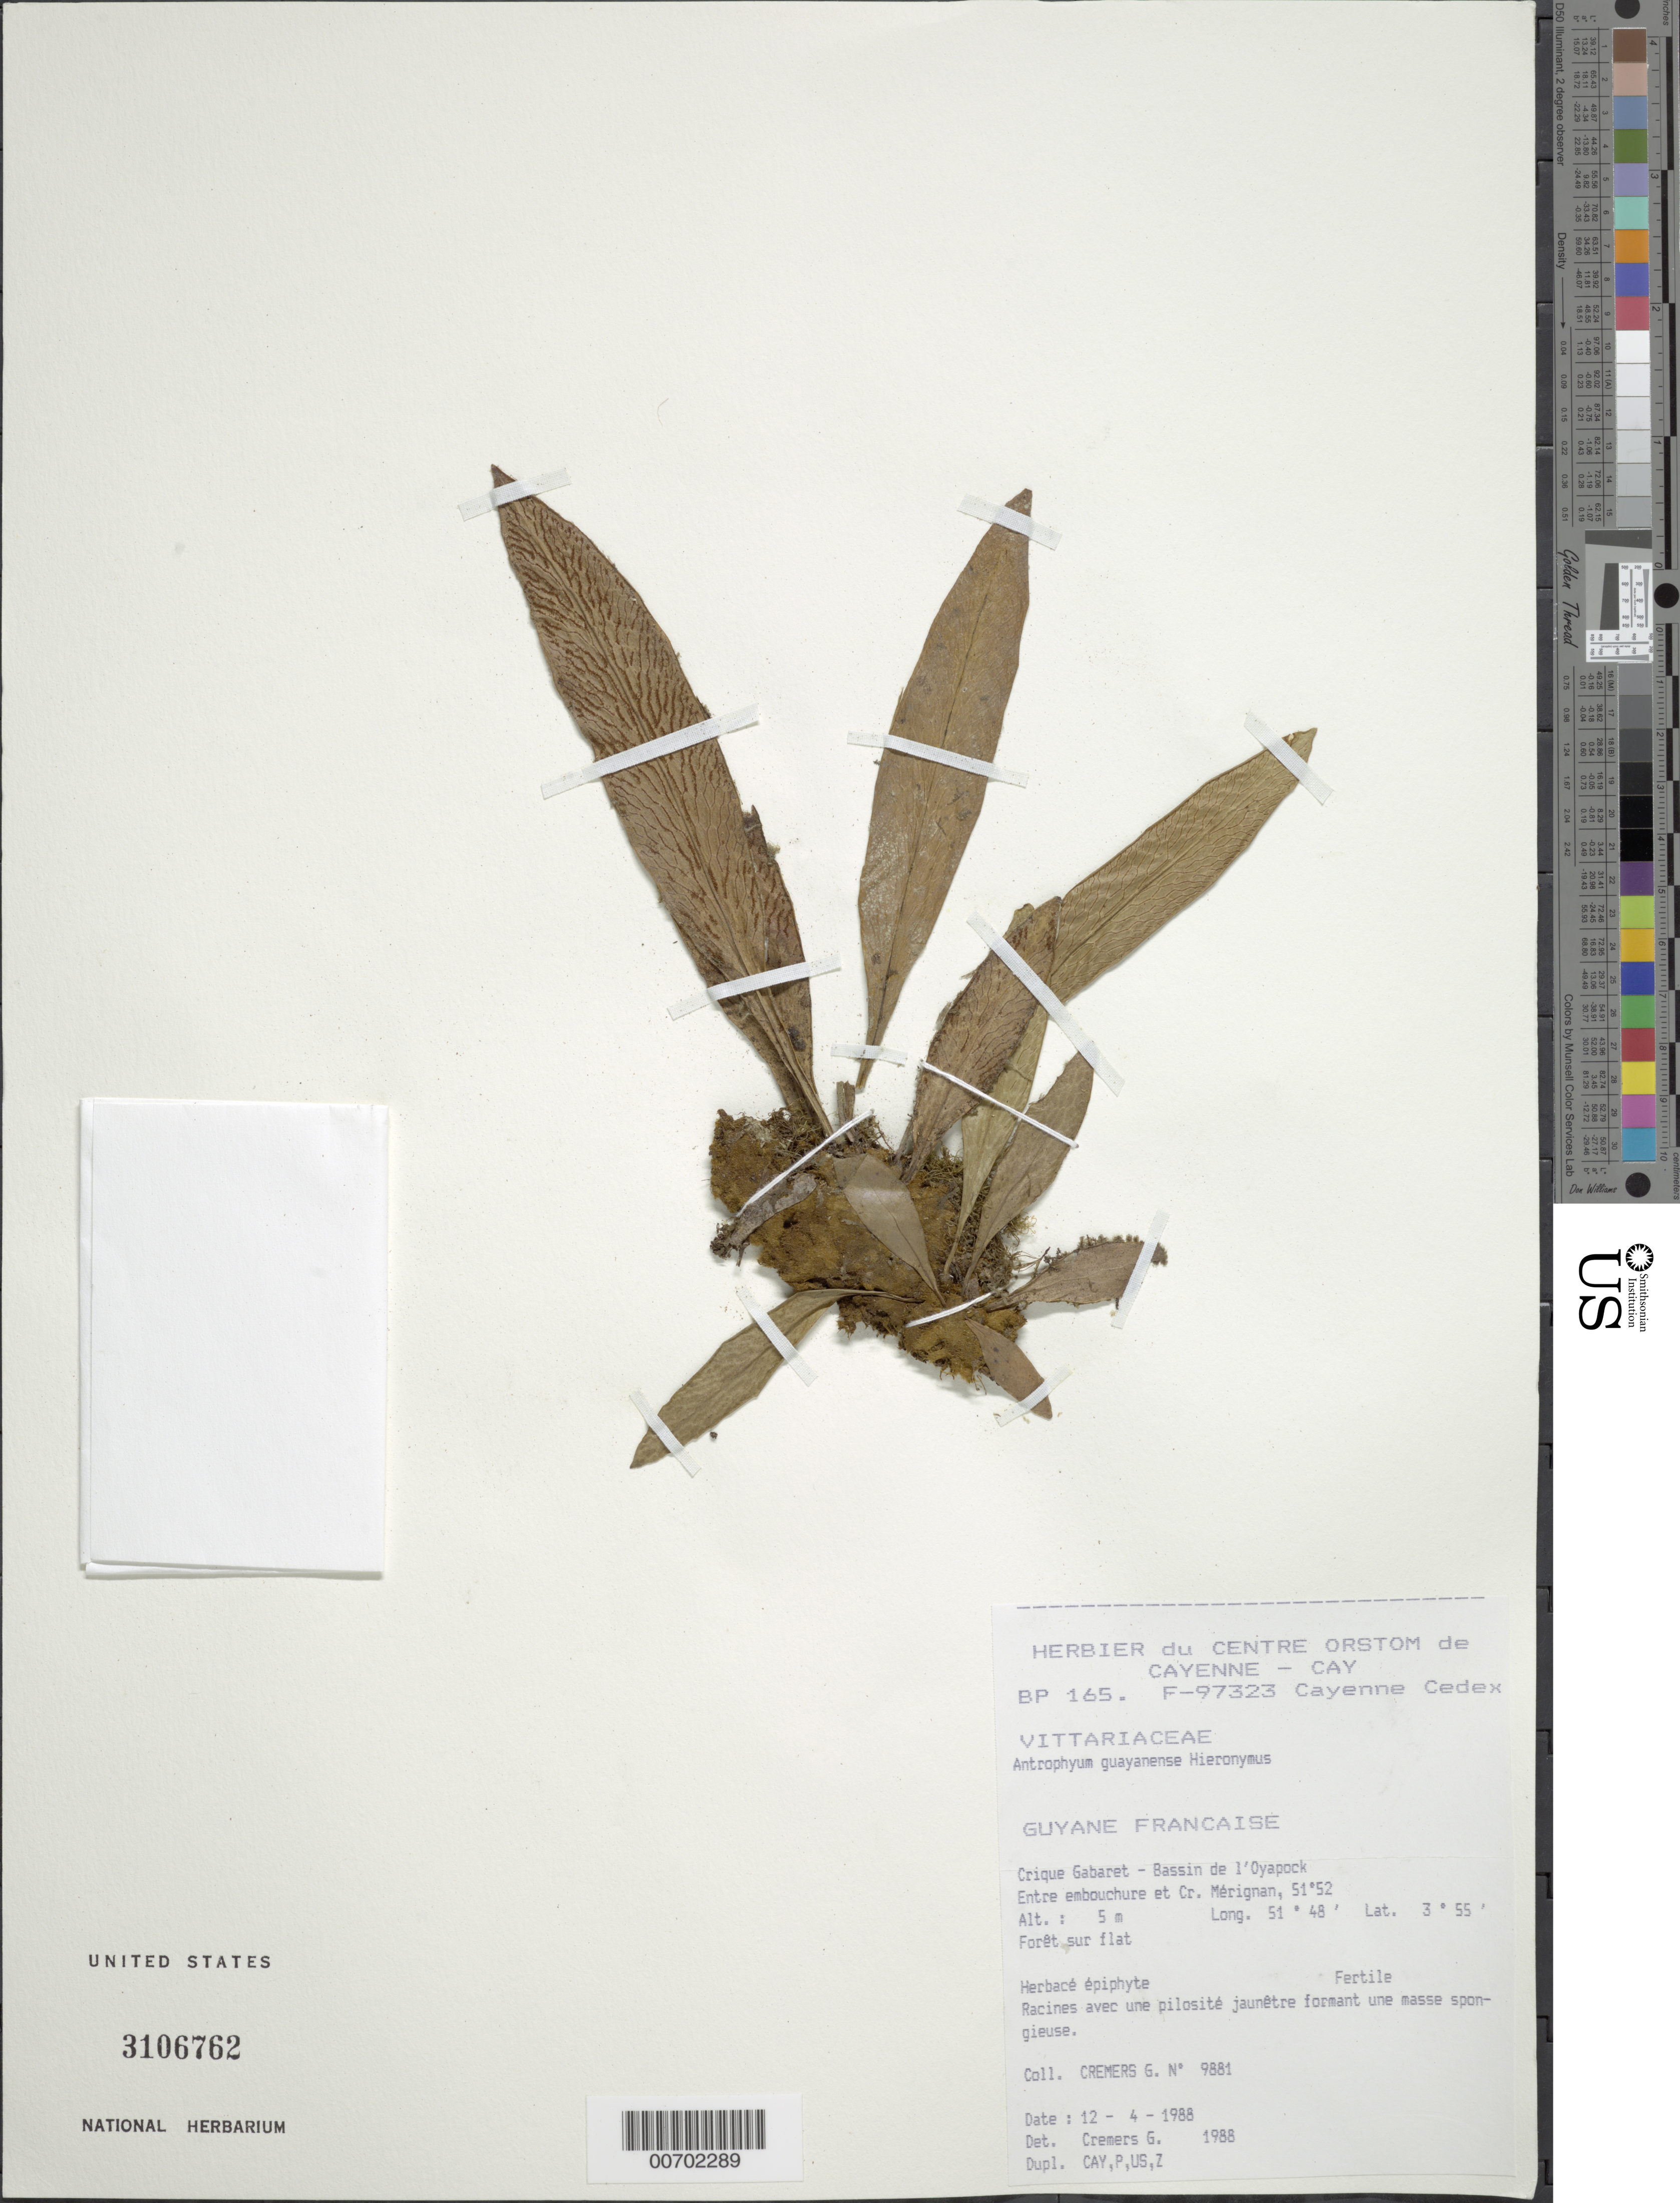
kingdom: Plantae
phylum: Tracheophyta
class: Polypodiopsida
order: Polypodiales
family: Pteridaceae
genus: Polytaenium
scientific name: Polytaenium guayanense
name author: (Hieron.) Alston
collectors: G. Cremers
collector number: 9881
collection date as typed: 12-Apr-88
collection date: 1988-04-12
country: French Guiana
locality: Crique Gabaret, Bassin de l'Oyapock, entre embouchure et Cr. Mérignan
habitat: Forest on flatland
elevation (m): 5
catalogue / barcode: US 3106762